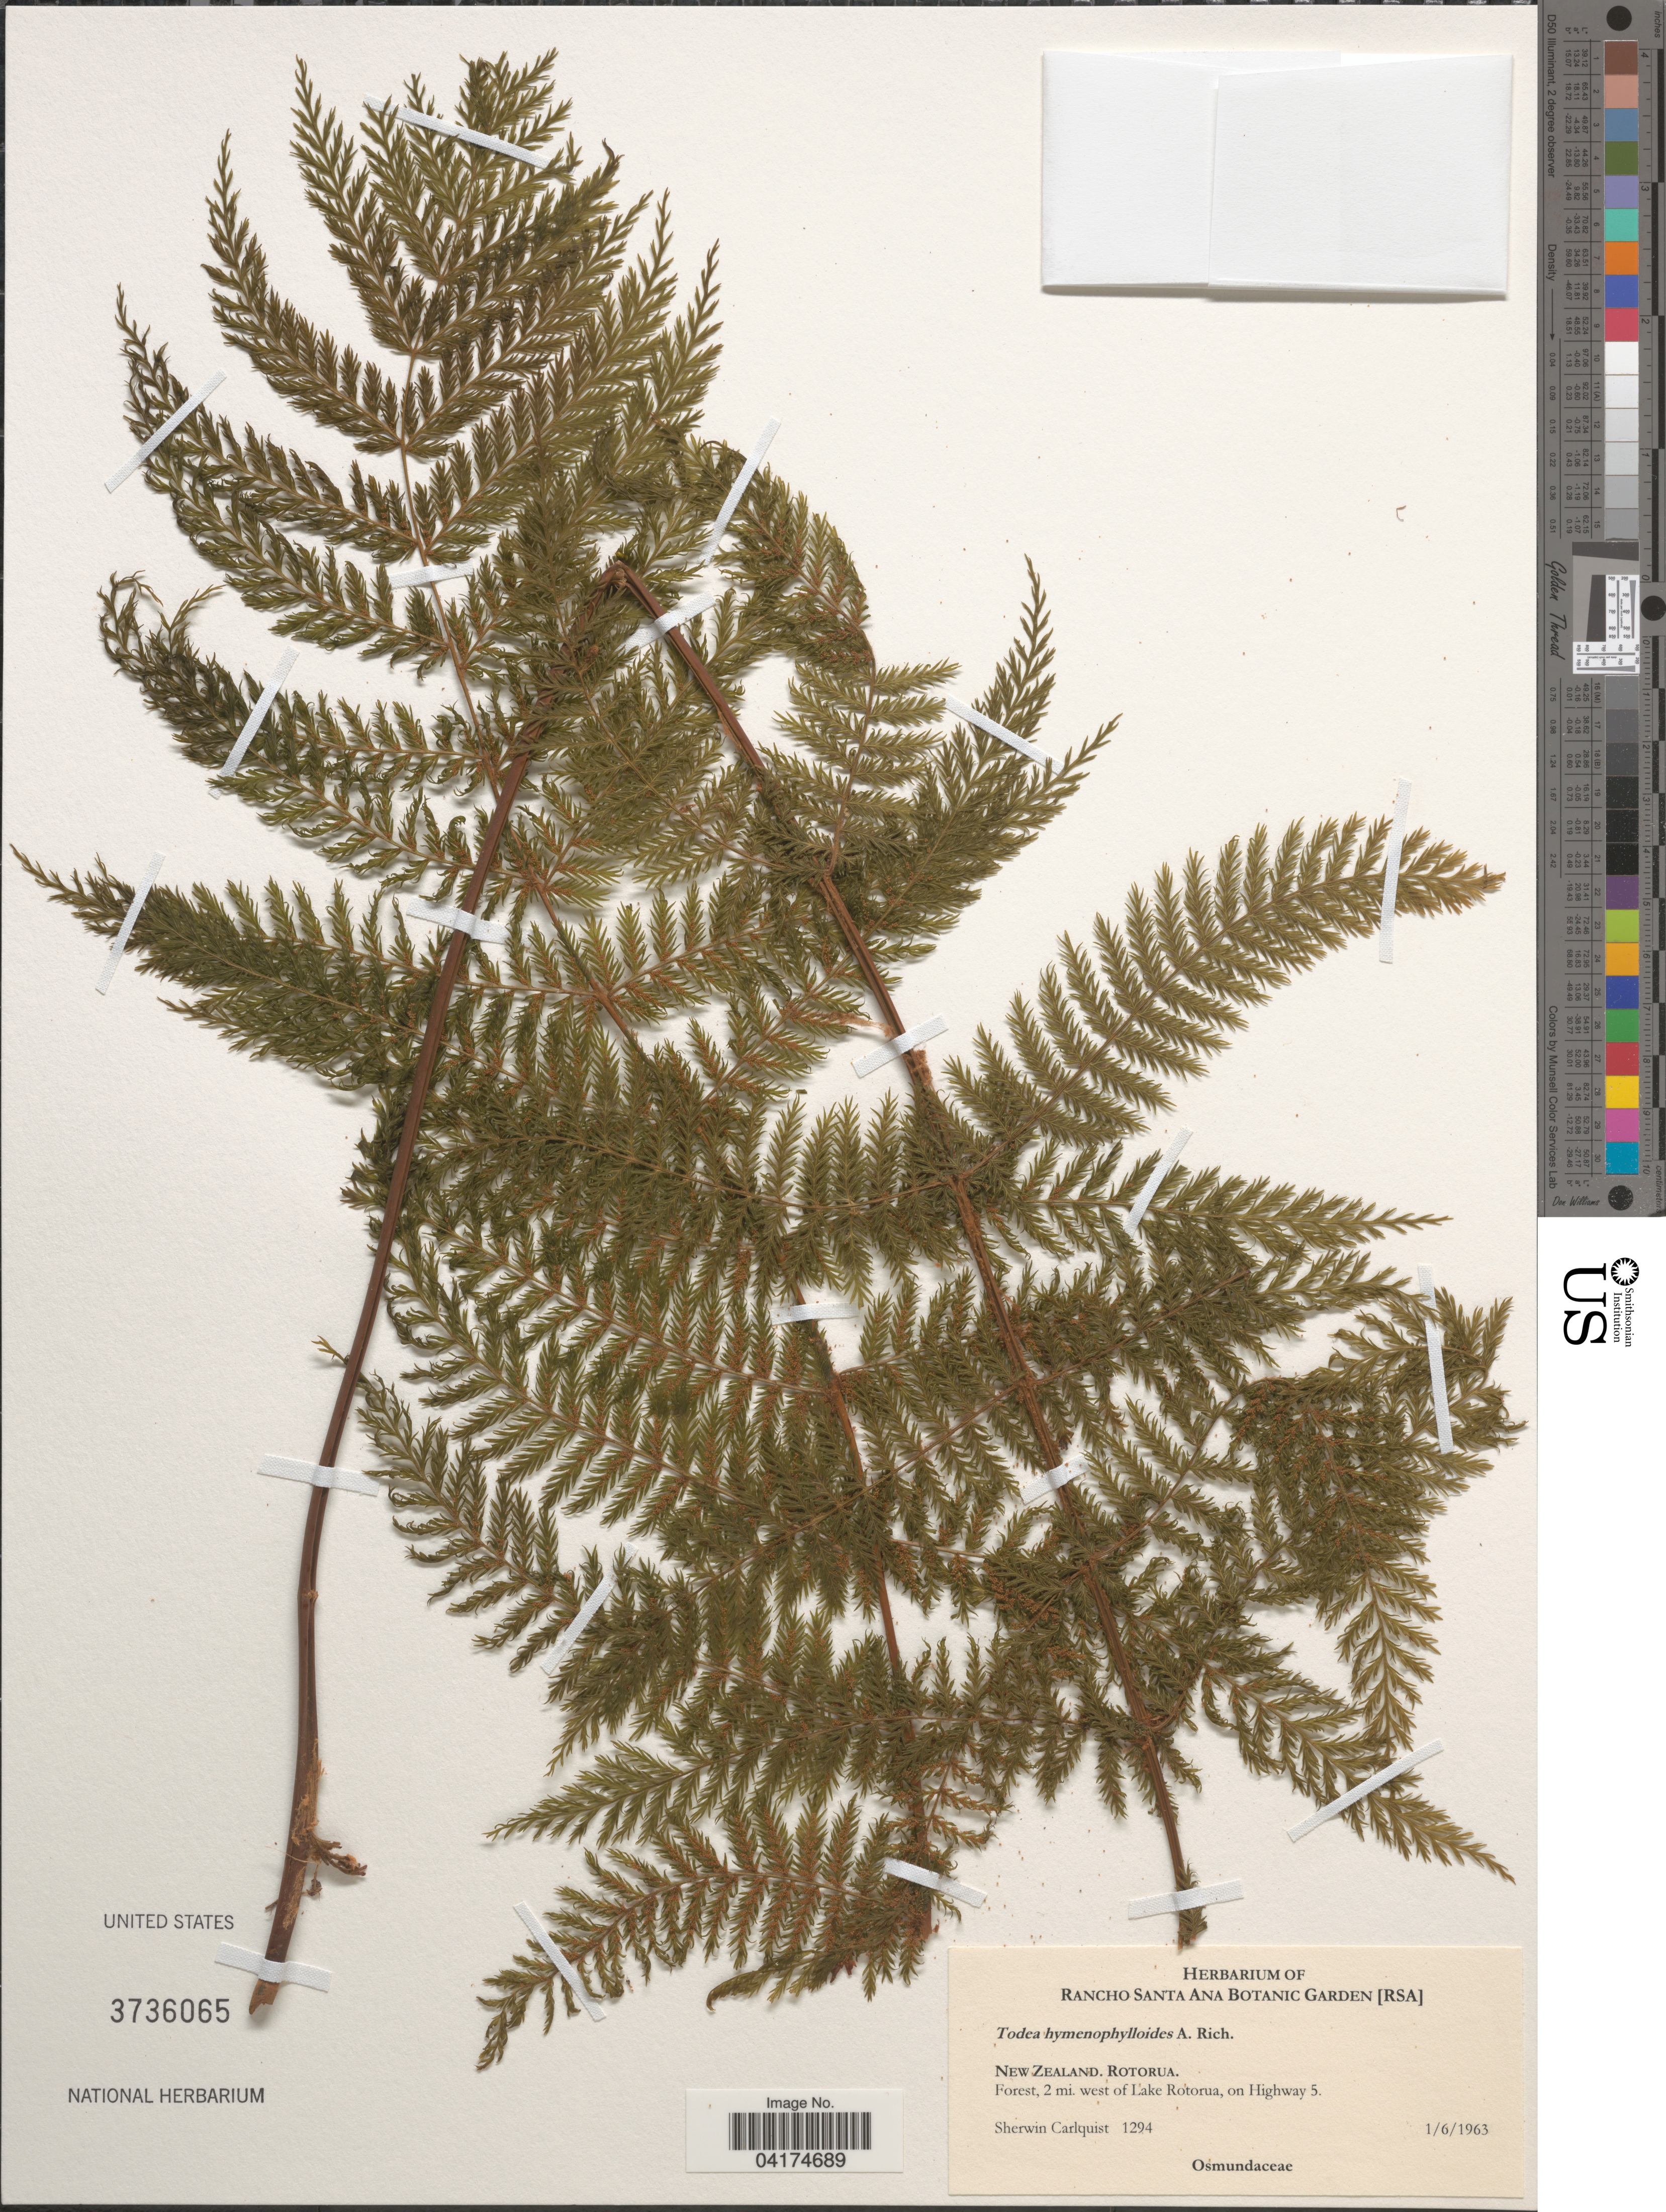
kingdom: Plantae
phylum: Tracheophyta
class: Polypodiopsida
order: Osmundales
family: Osmundaceae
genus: Todea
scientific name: Todea hymenophylloides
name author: A. Rich.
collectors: S. Carlquist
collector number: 1294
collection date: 1963-06-01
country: New Zealand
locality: Rotorua. Forest, 2 mi. west of Lake Rotorua, on Highway 5.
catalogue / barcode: US 3736065